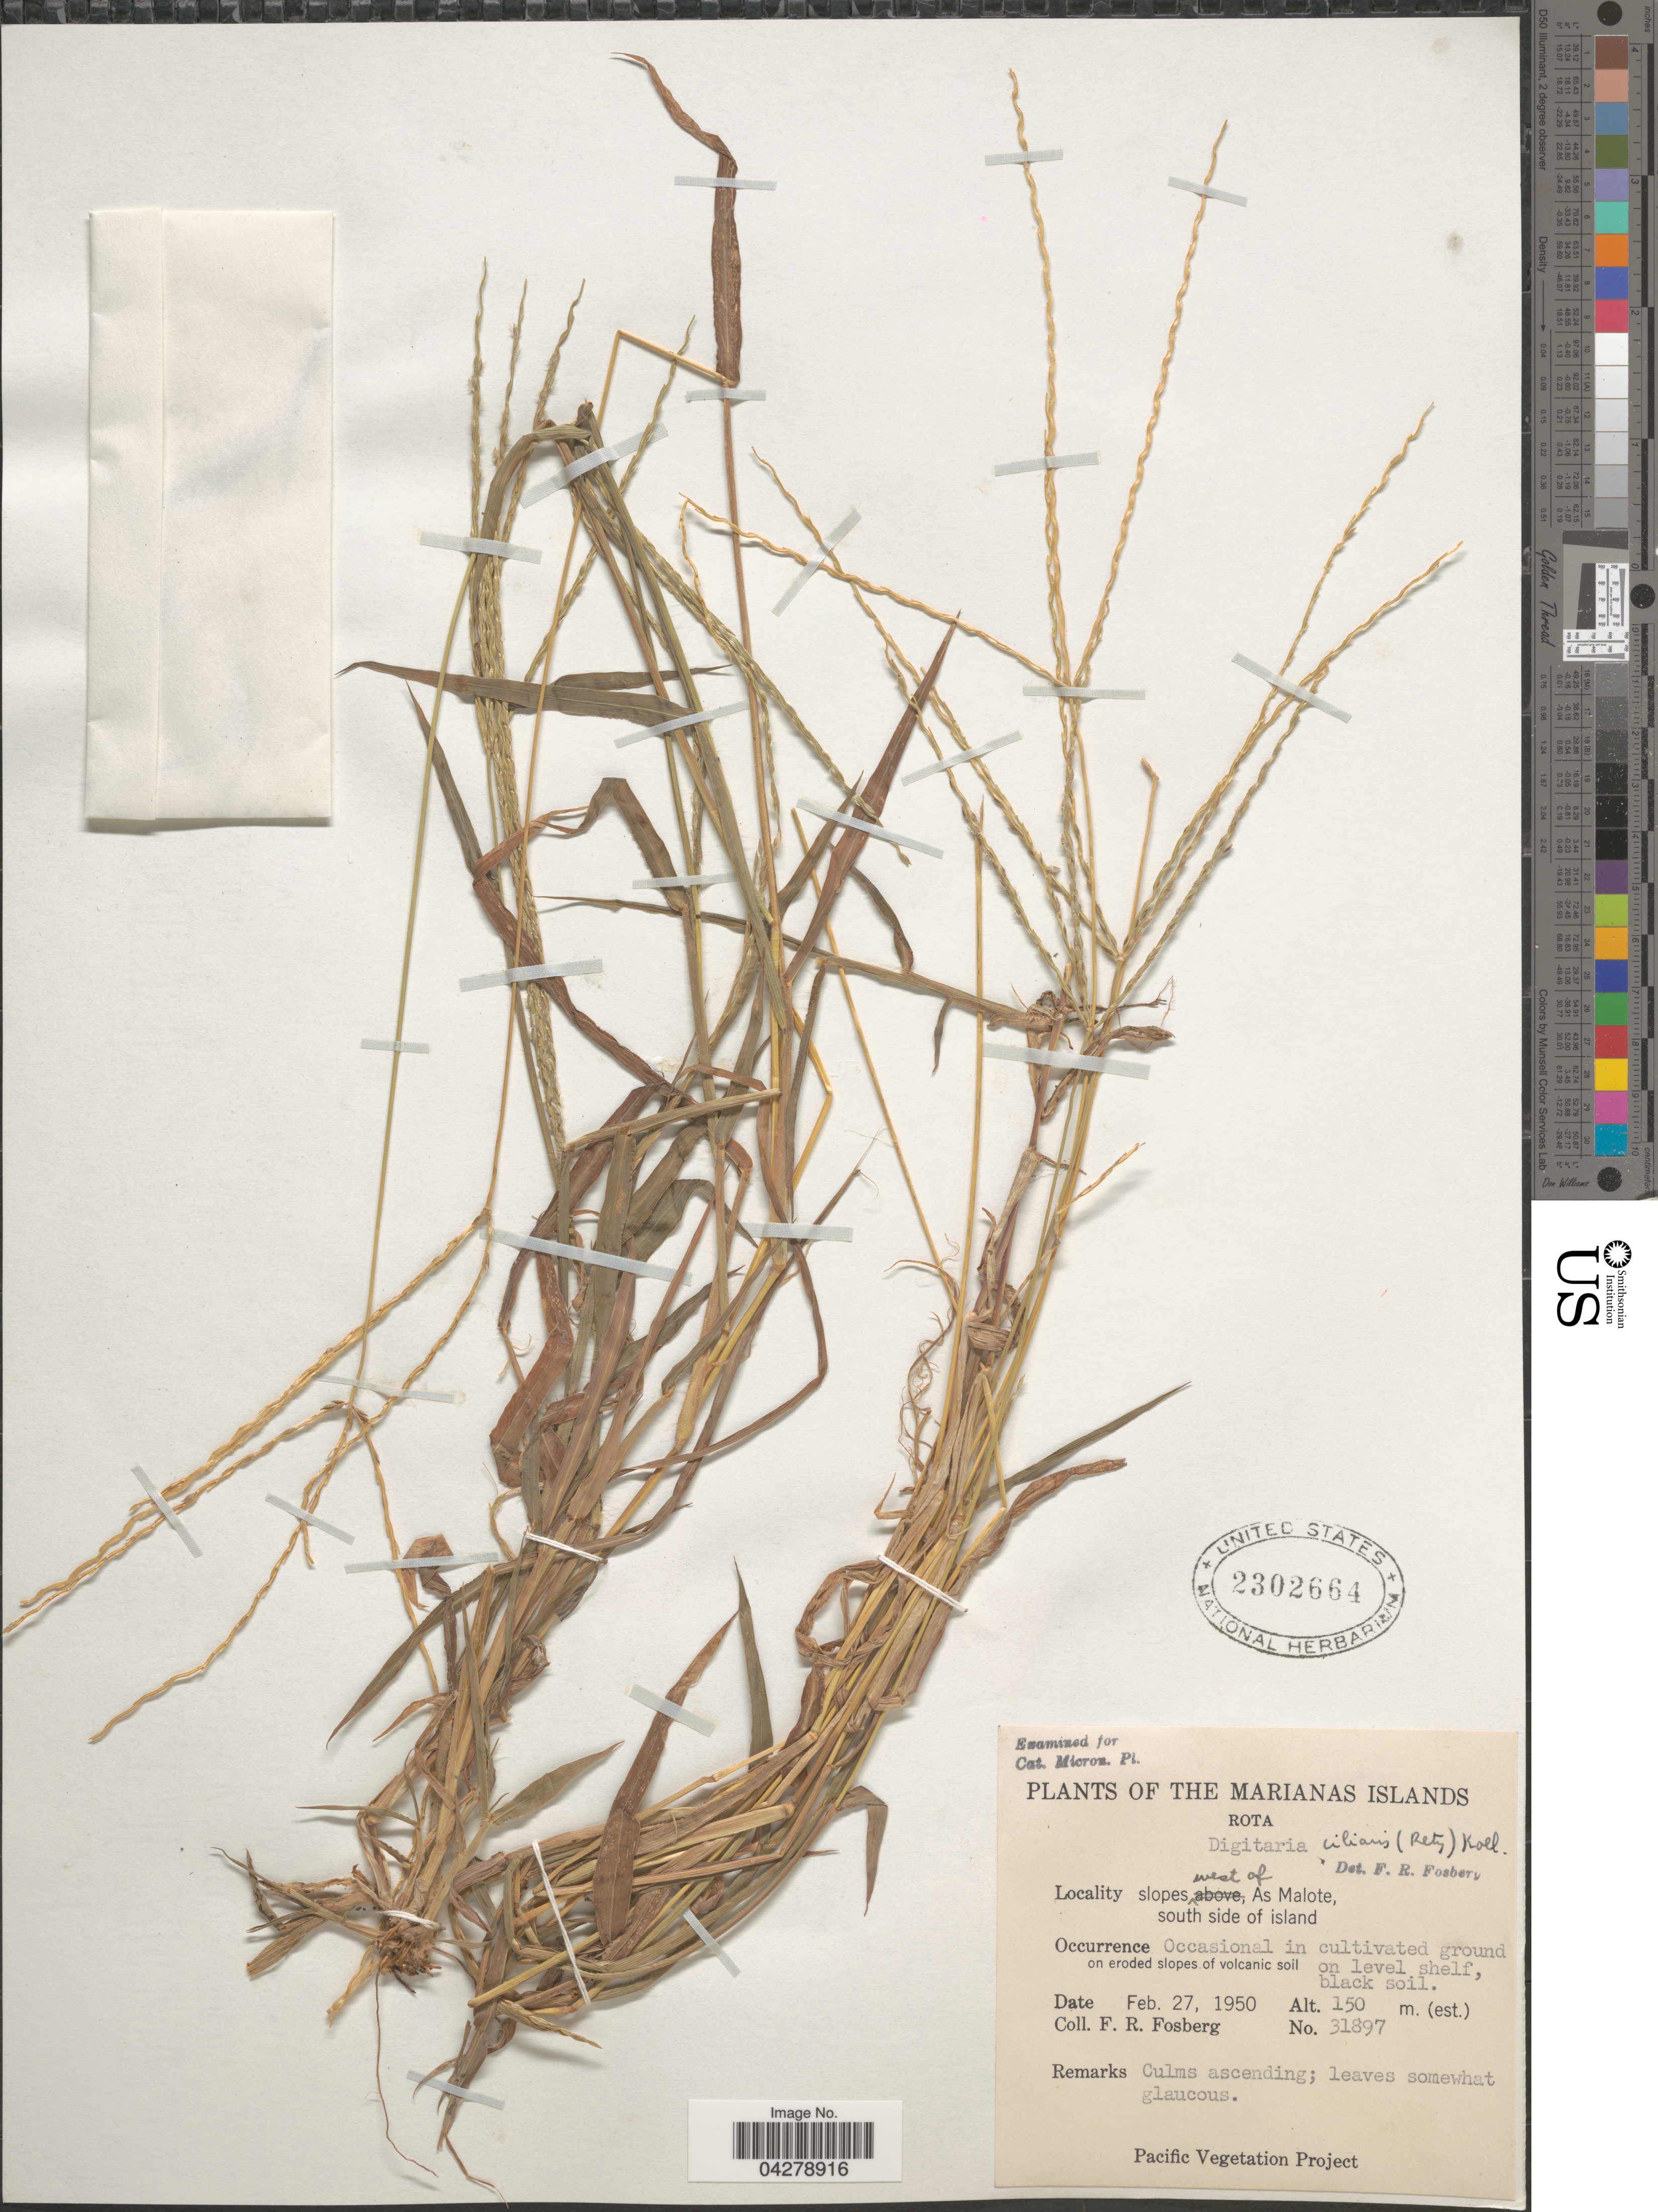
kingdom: Plantae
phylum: Tracheophyta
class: Liliopsida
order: Poales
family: Poaceae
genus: Digitaria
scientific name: Digitaria ciliaris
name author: (Retz.) Koeler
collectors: F. R. Fosberg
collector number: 31897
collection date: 1950-02-27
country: Northern Mariana Islands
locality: The Marianas Islands. Rota. Slopes west of As Malote, south side of island.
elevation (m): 150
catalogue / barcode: US 2302664